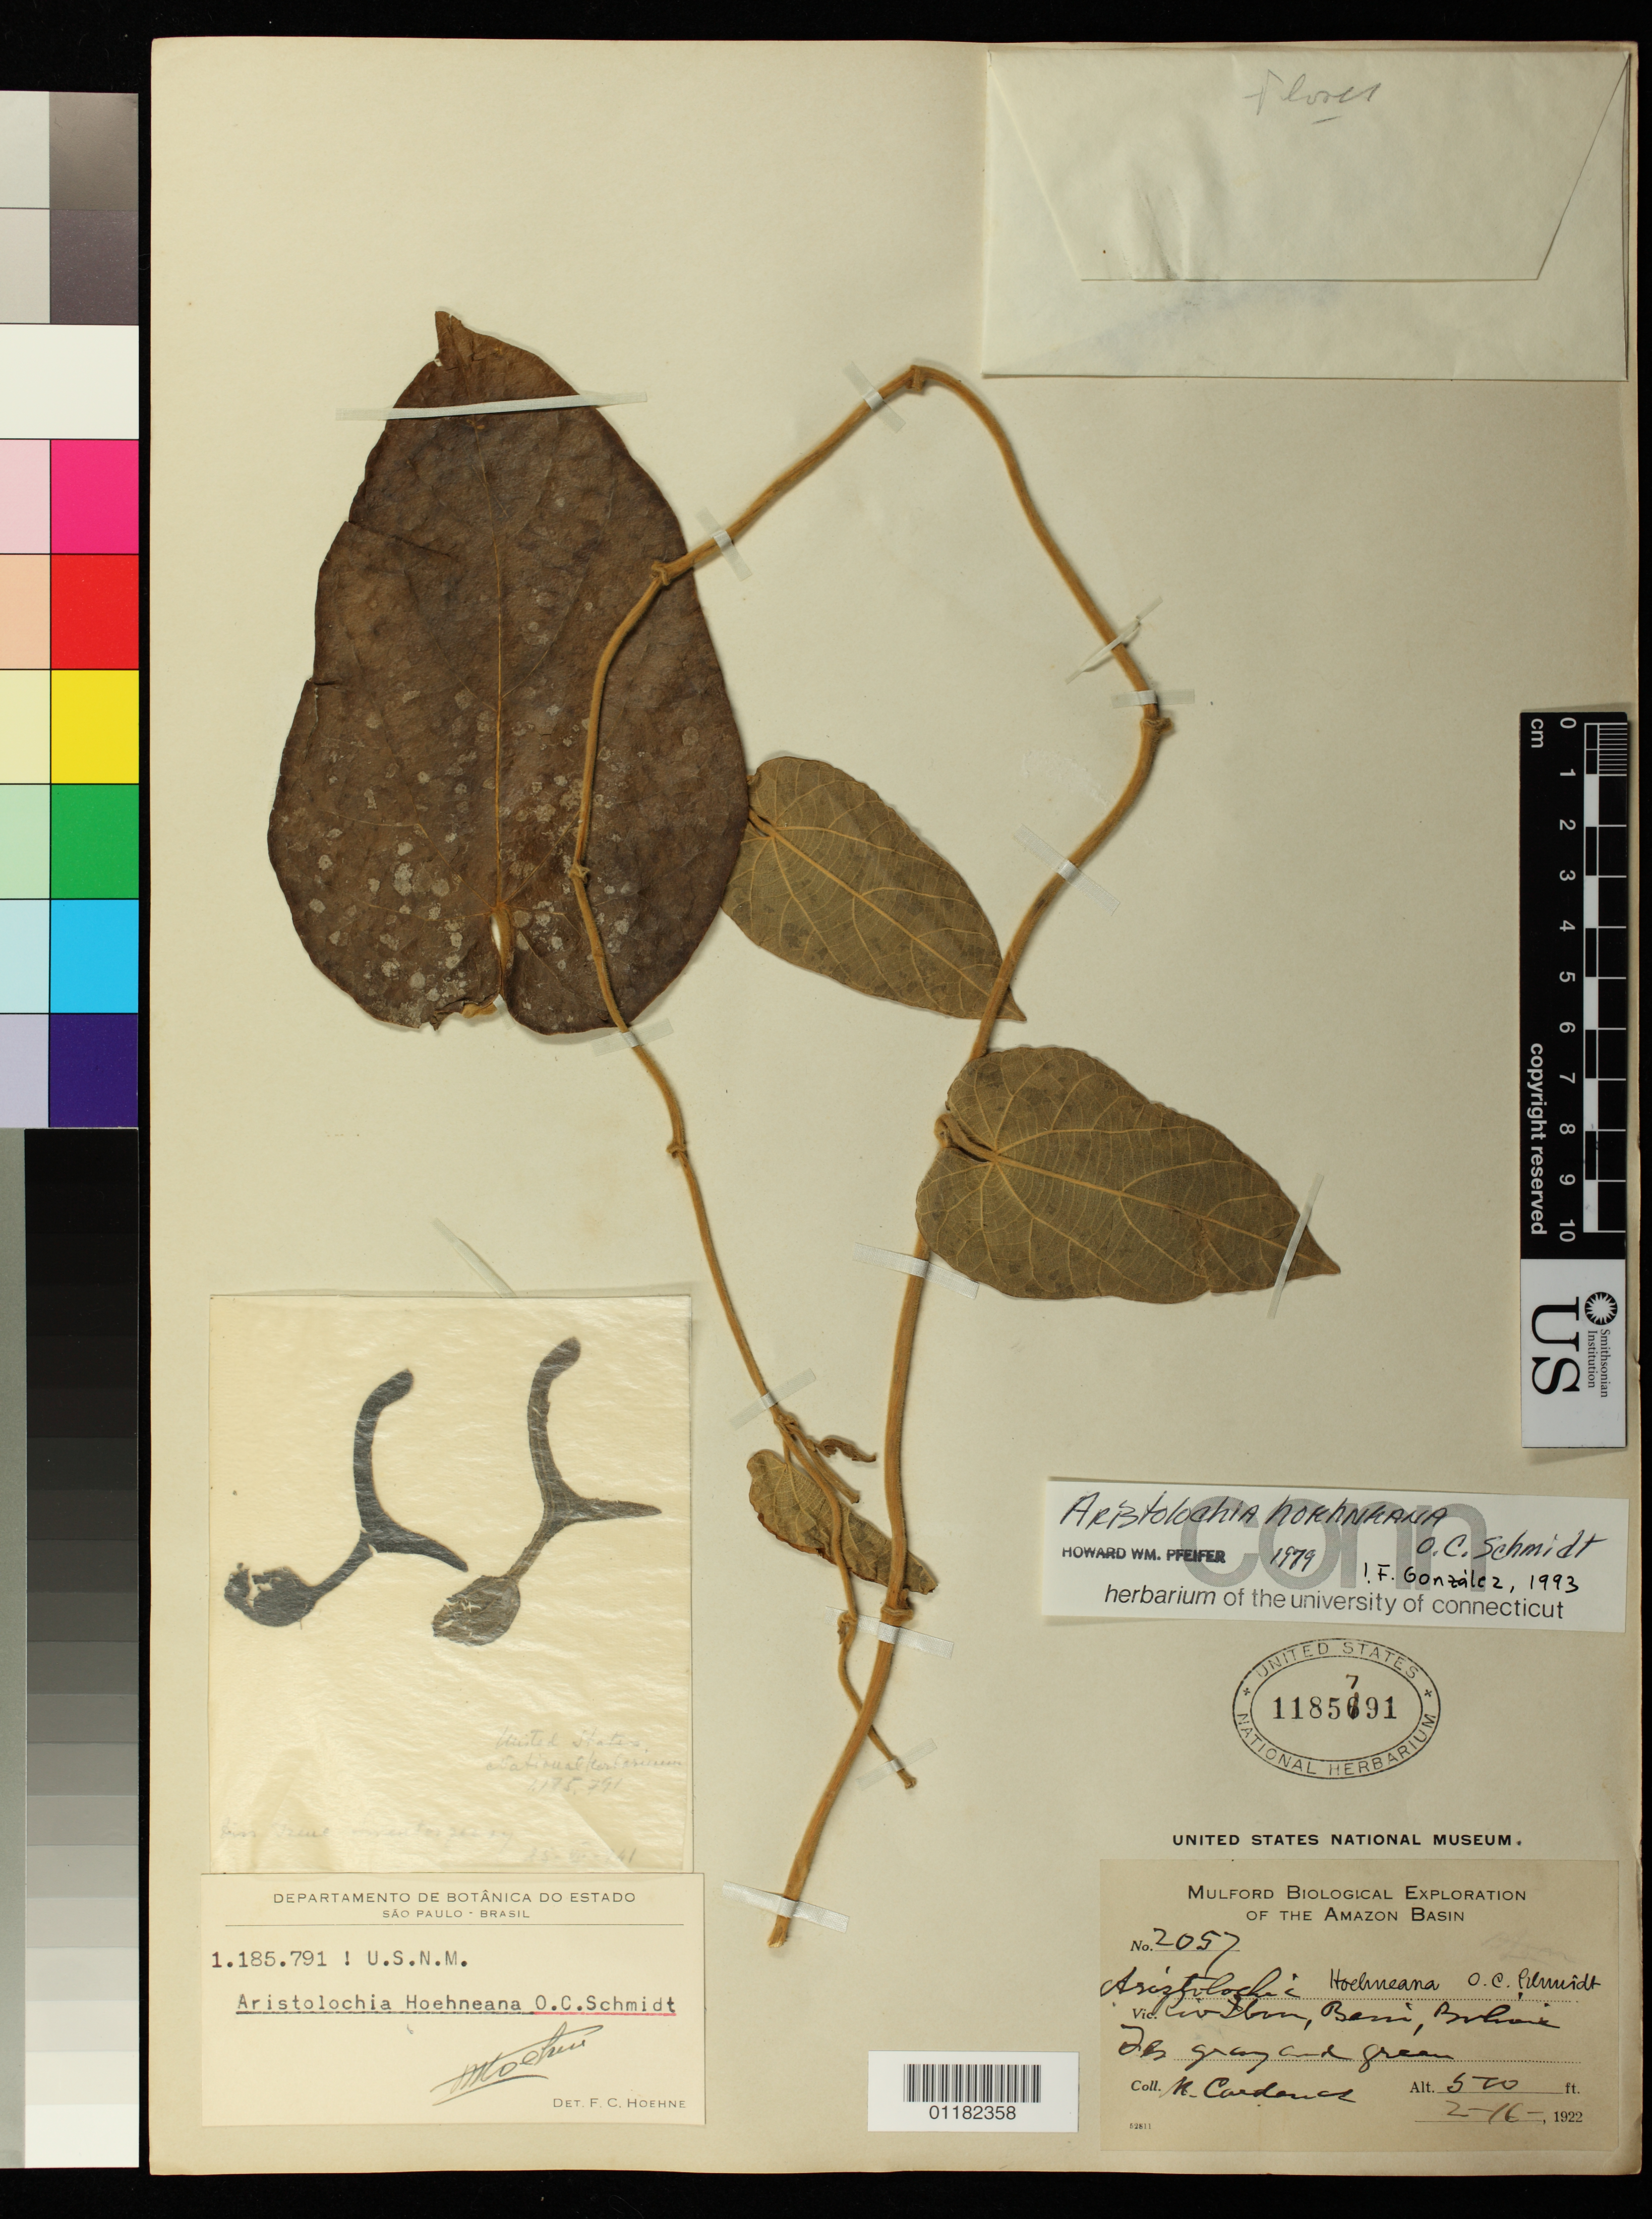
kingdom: Plantae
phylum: Tracheophyta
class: Magnoliopsida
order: Piperales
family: Aristolochiaceae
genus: Aristolochia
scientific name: Aristolochia hoehneana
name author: O.C. Schmidt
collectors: M. Cárdenas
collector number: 2057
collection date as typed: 2-16-1922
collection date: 1922-02-16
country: Bolivia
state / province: Beni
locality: Rio Ibon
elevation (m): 152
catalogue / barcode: US 1185791